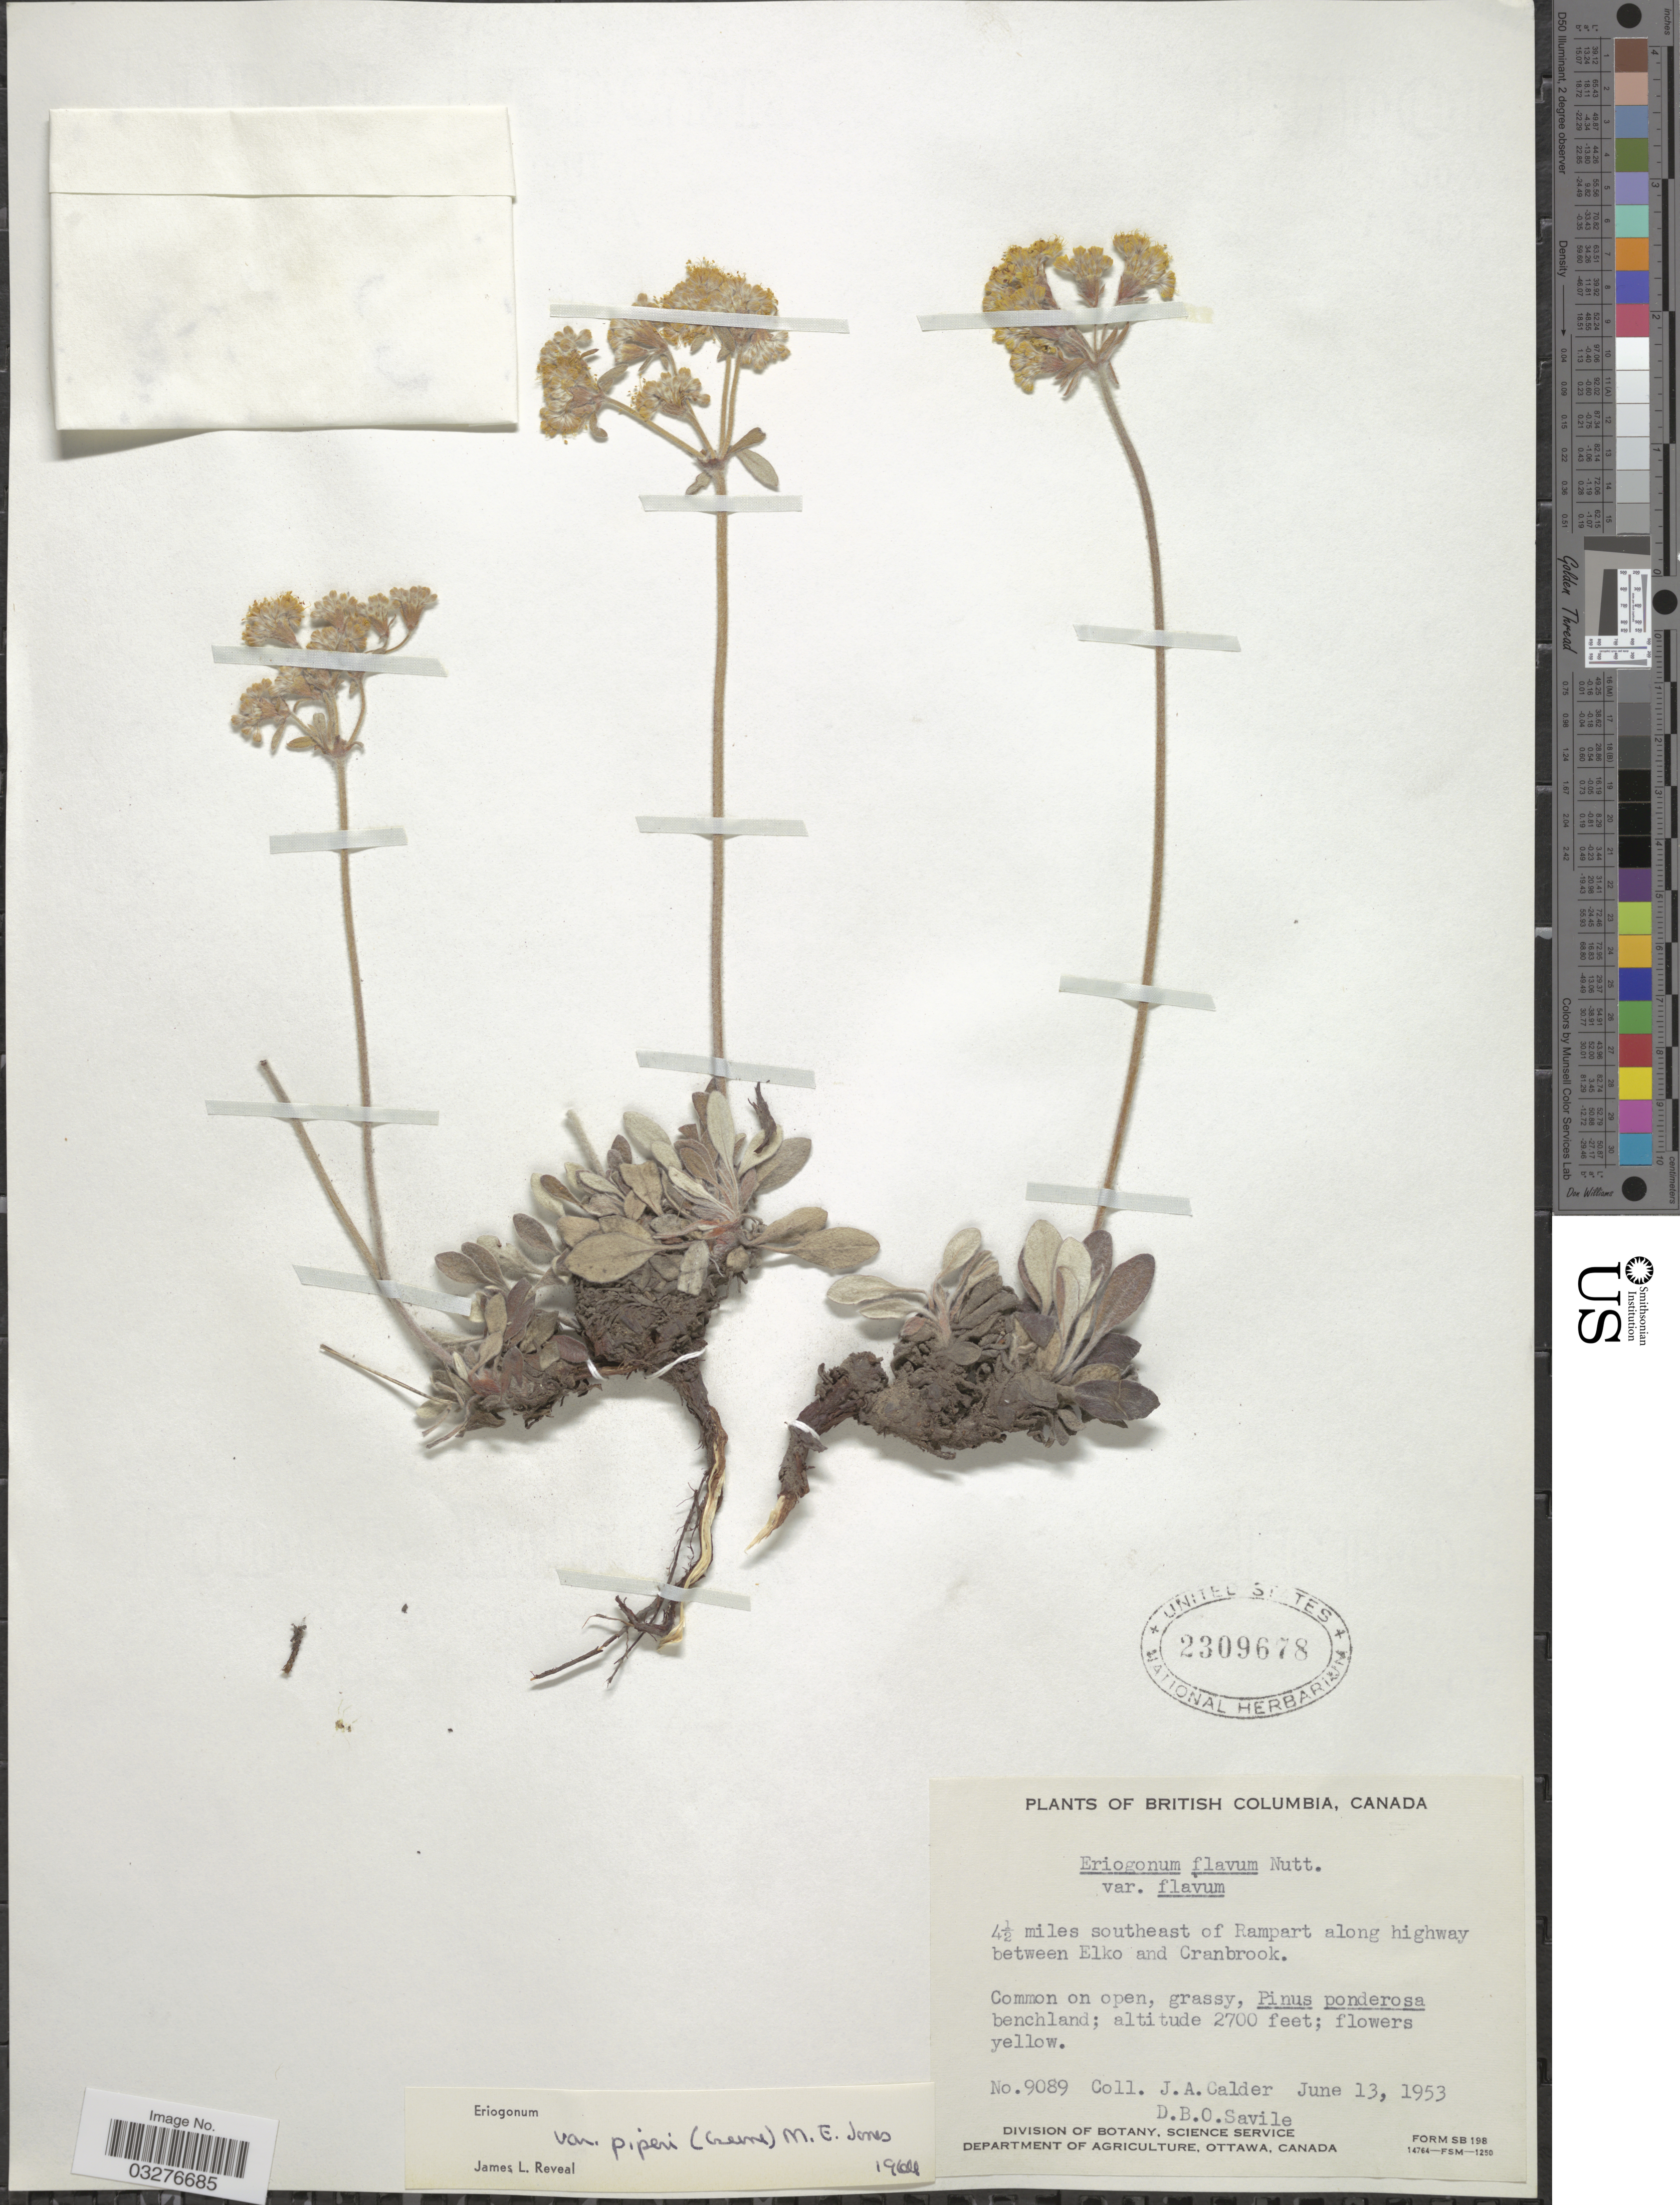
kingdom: Plantae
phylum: Tracheophyta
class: Magnoliopsida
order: Caryophyllales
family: Polygonaceae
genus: Eriogonum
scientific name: Eriogonum flavum var. piperi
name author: M.E. Jones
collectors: J. A. Calder & D. Savile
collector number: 9089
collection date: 1953-06-13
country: Canada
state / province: British Columbia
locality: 4½ miles southeast of Rampart along highway between Elko and Cranbrook.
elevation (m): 823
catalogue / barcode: US 2309678